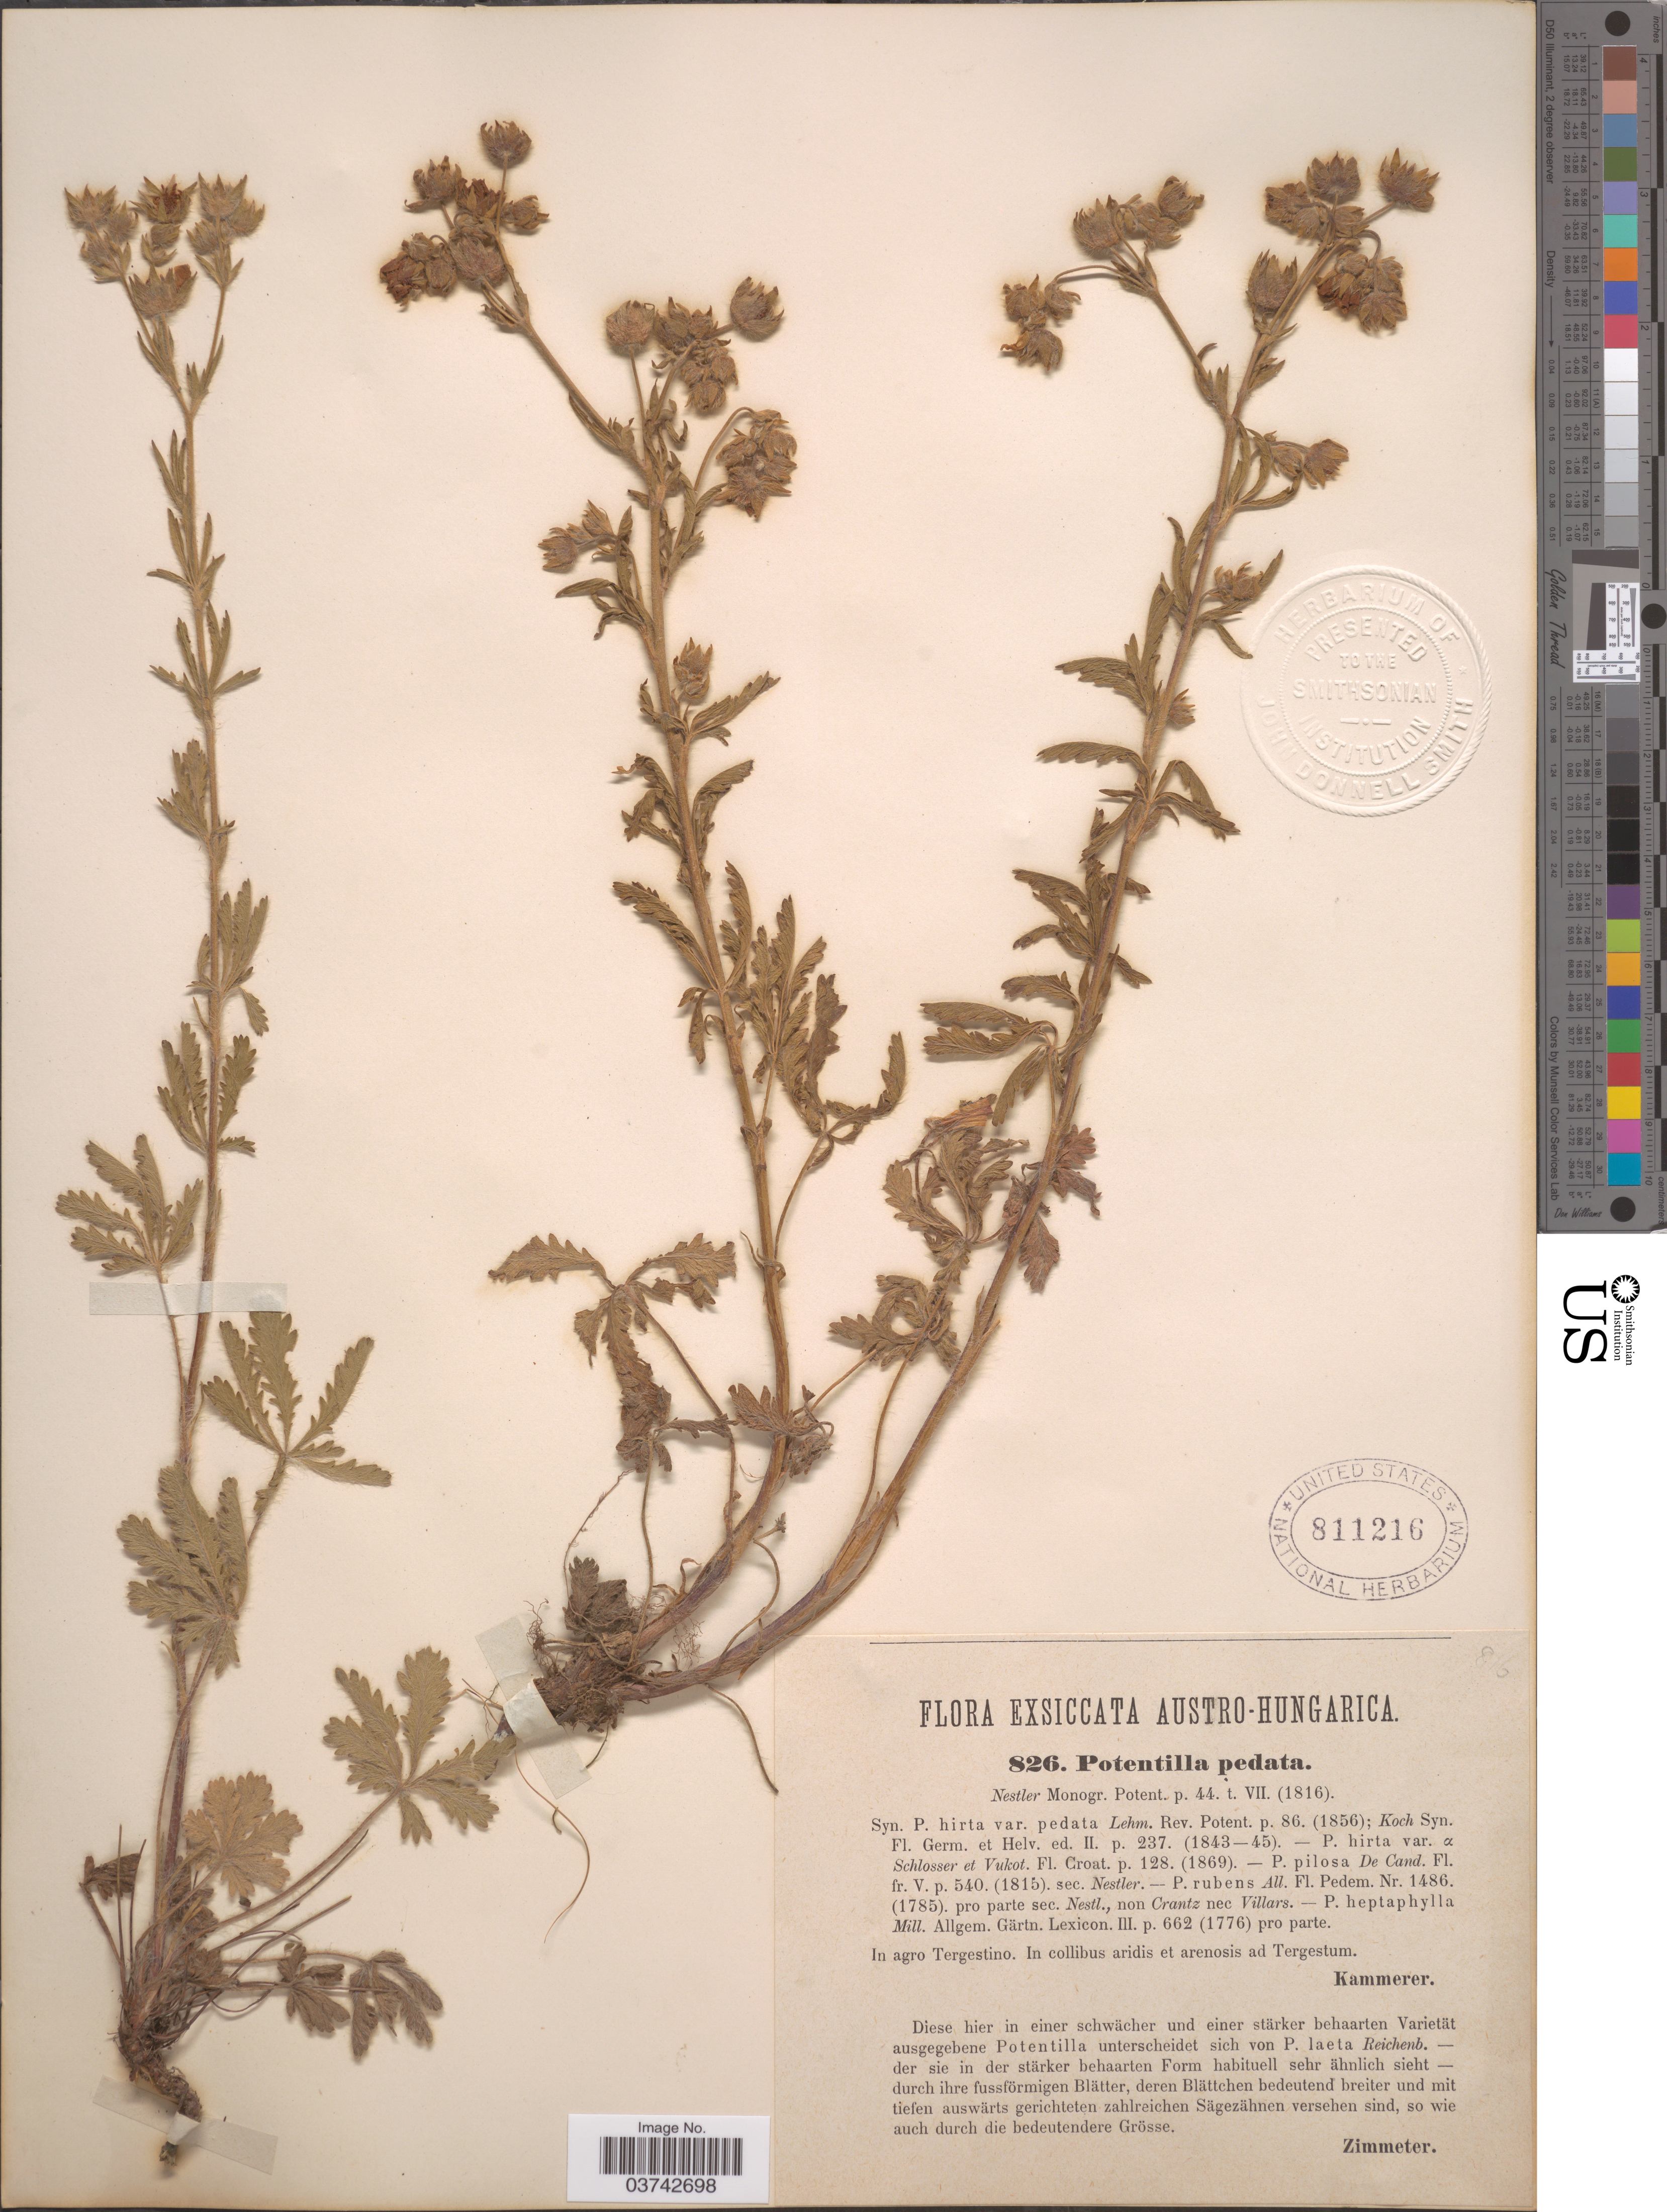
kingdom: Plantae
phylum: Tracheophyta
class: Magnoliopsida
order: Rosales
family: Rosaceae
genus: Potentilla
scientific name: Potentilla pedata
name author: Willd. ex Hornem.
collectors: -. Kammerer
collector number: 826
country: Italy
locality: Austro-Hungarica. In agro Tergestino. In collibus aridis et arenosis ad Tergestum.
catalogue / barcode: US 811216